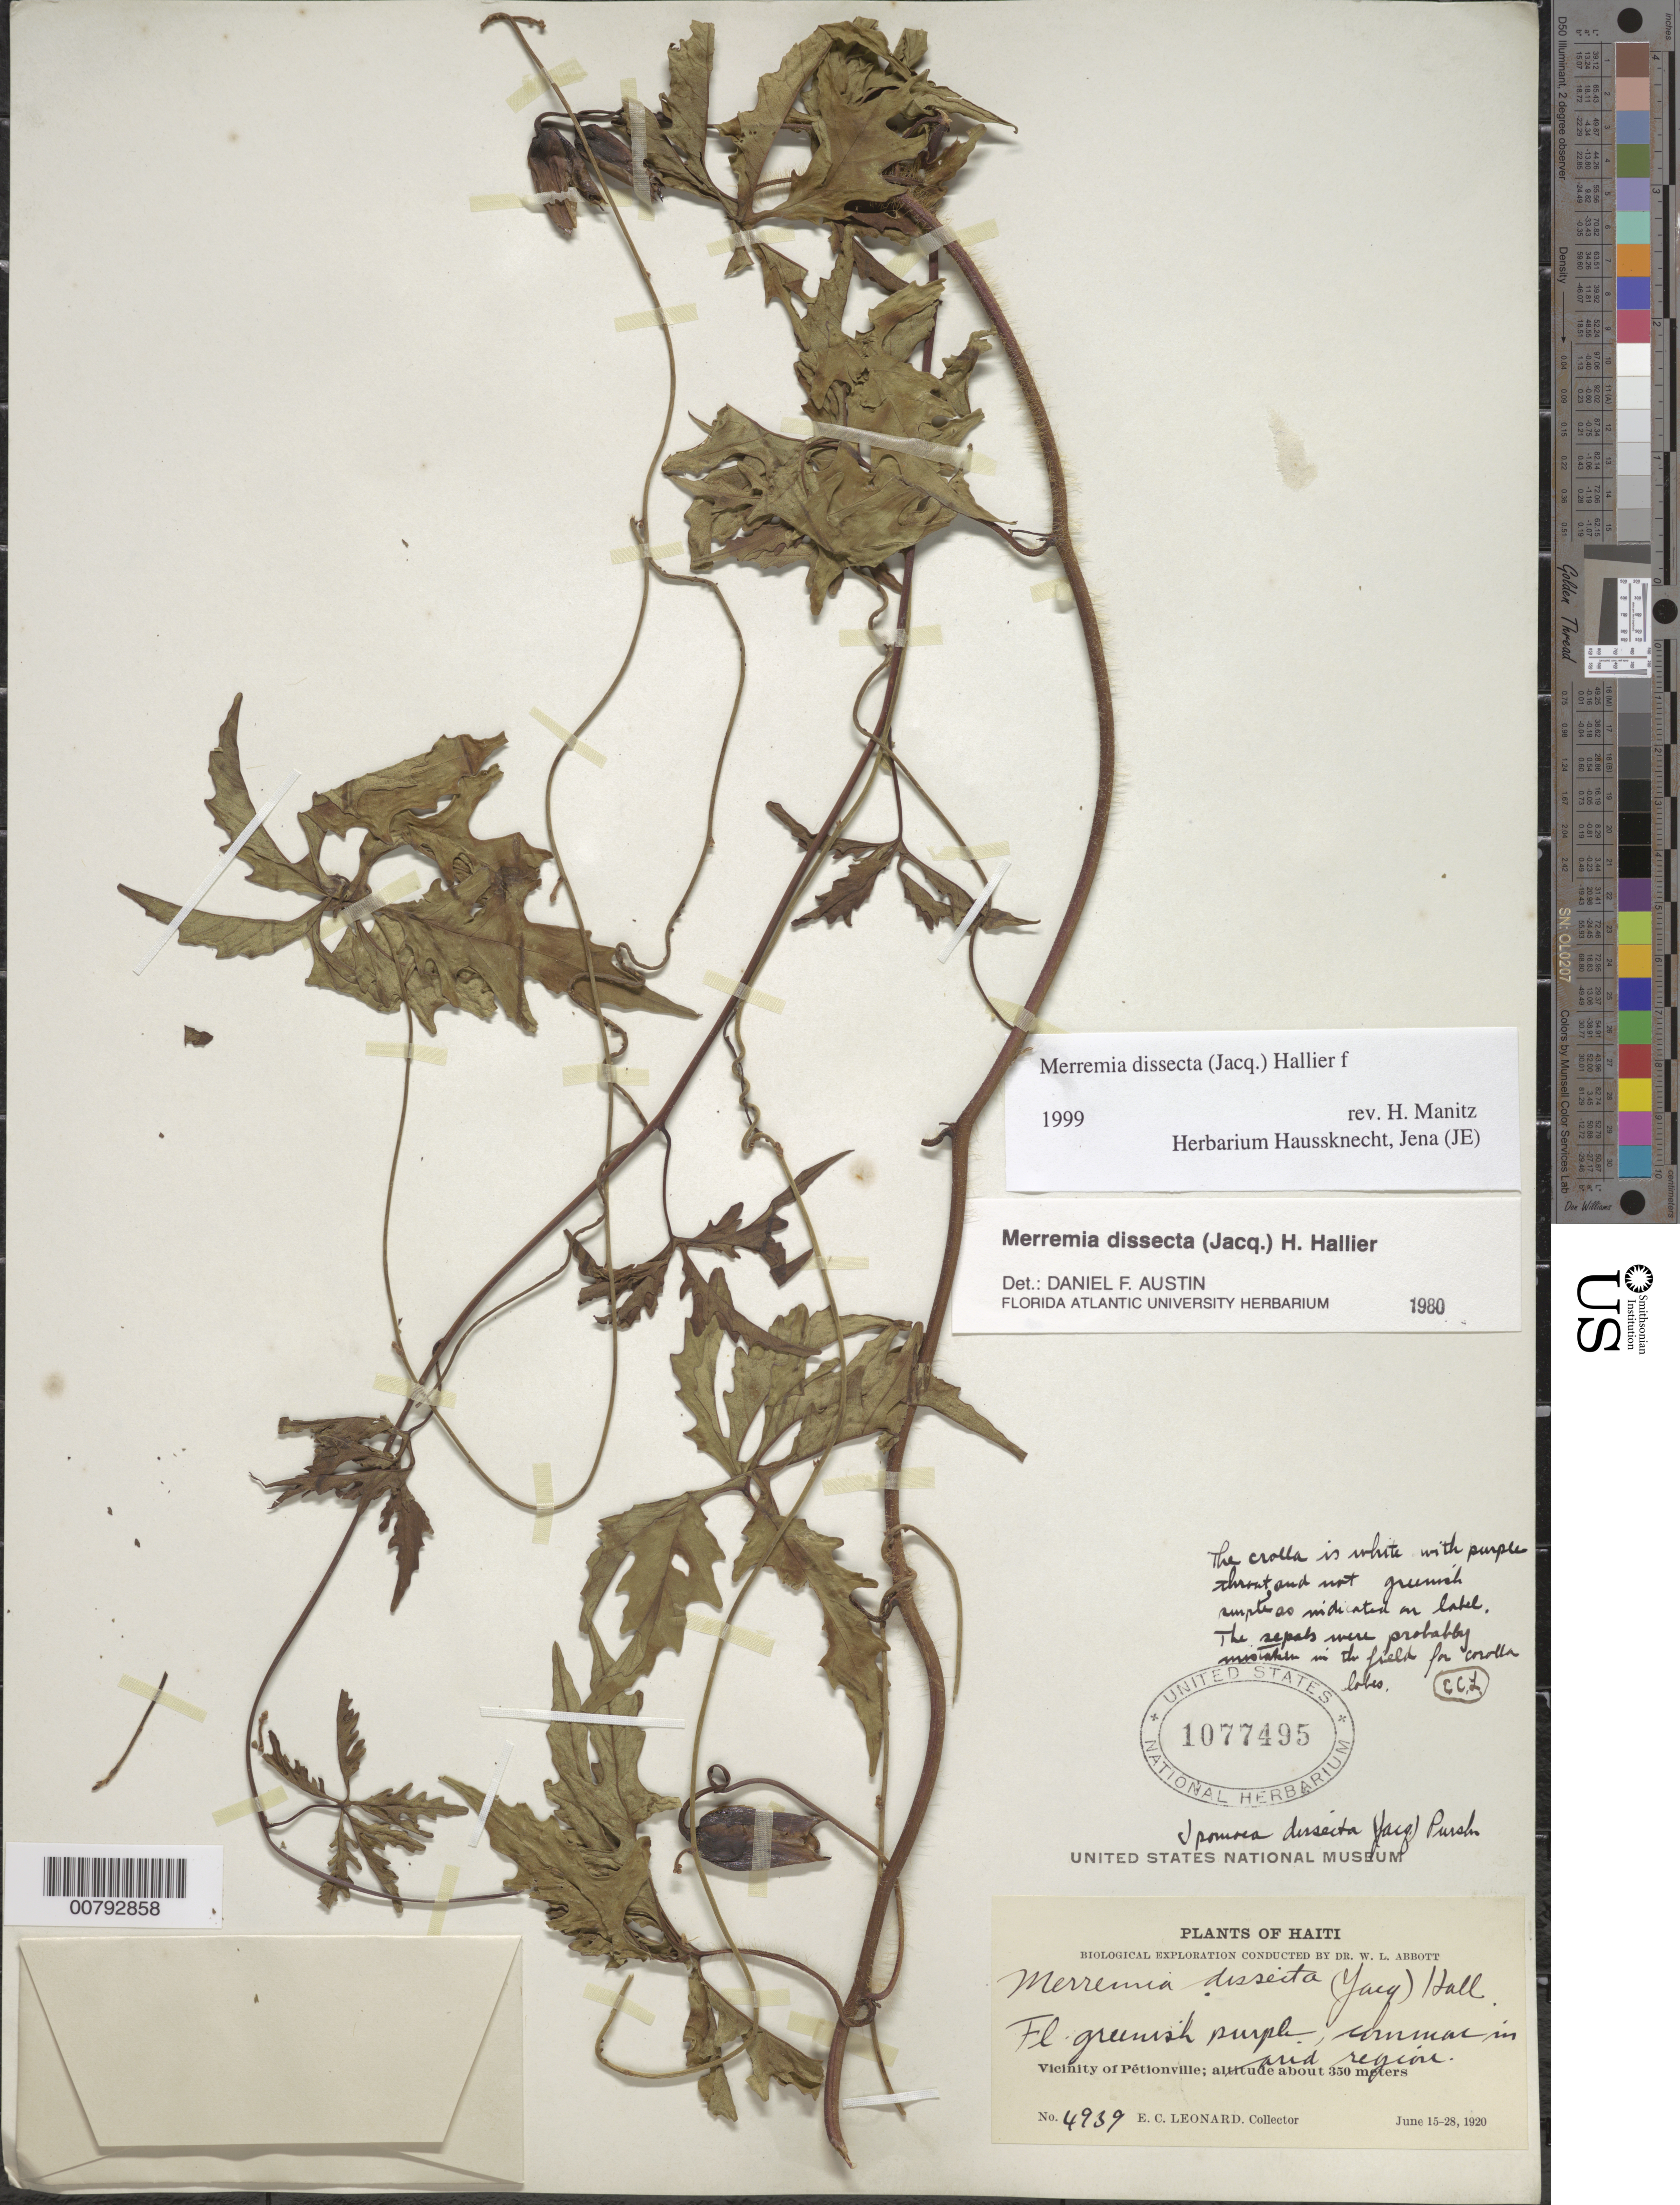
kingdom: Plantae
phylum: Tracheophyta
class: Magnoliopsida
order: Solanales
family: Convolvulaceae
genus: Distimake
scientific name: Distimake dissectus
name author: (Jacq.) A. R. Simões & Staples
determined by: Strong, Mark T., (BOT), Smithsonian Institution - National Museum of Natural History (UNITED STATES)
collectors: E. C. Leonard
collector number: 4939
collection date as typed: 15 Jun 1920 28 Jun 1920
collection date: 1920-06-15/1920-06-28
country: Haiti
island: Hispaniola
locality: Vicinity of Pétionville.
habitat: Common in arid region.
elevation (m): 350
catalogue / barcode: US 1077495